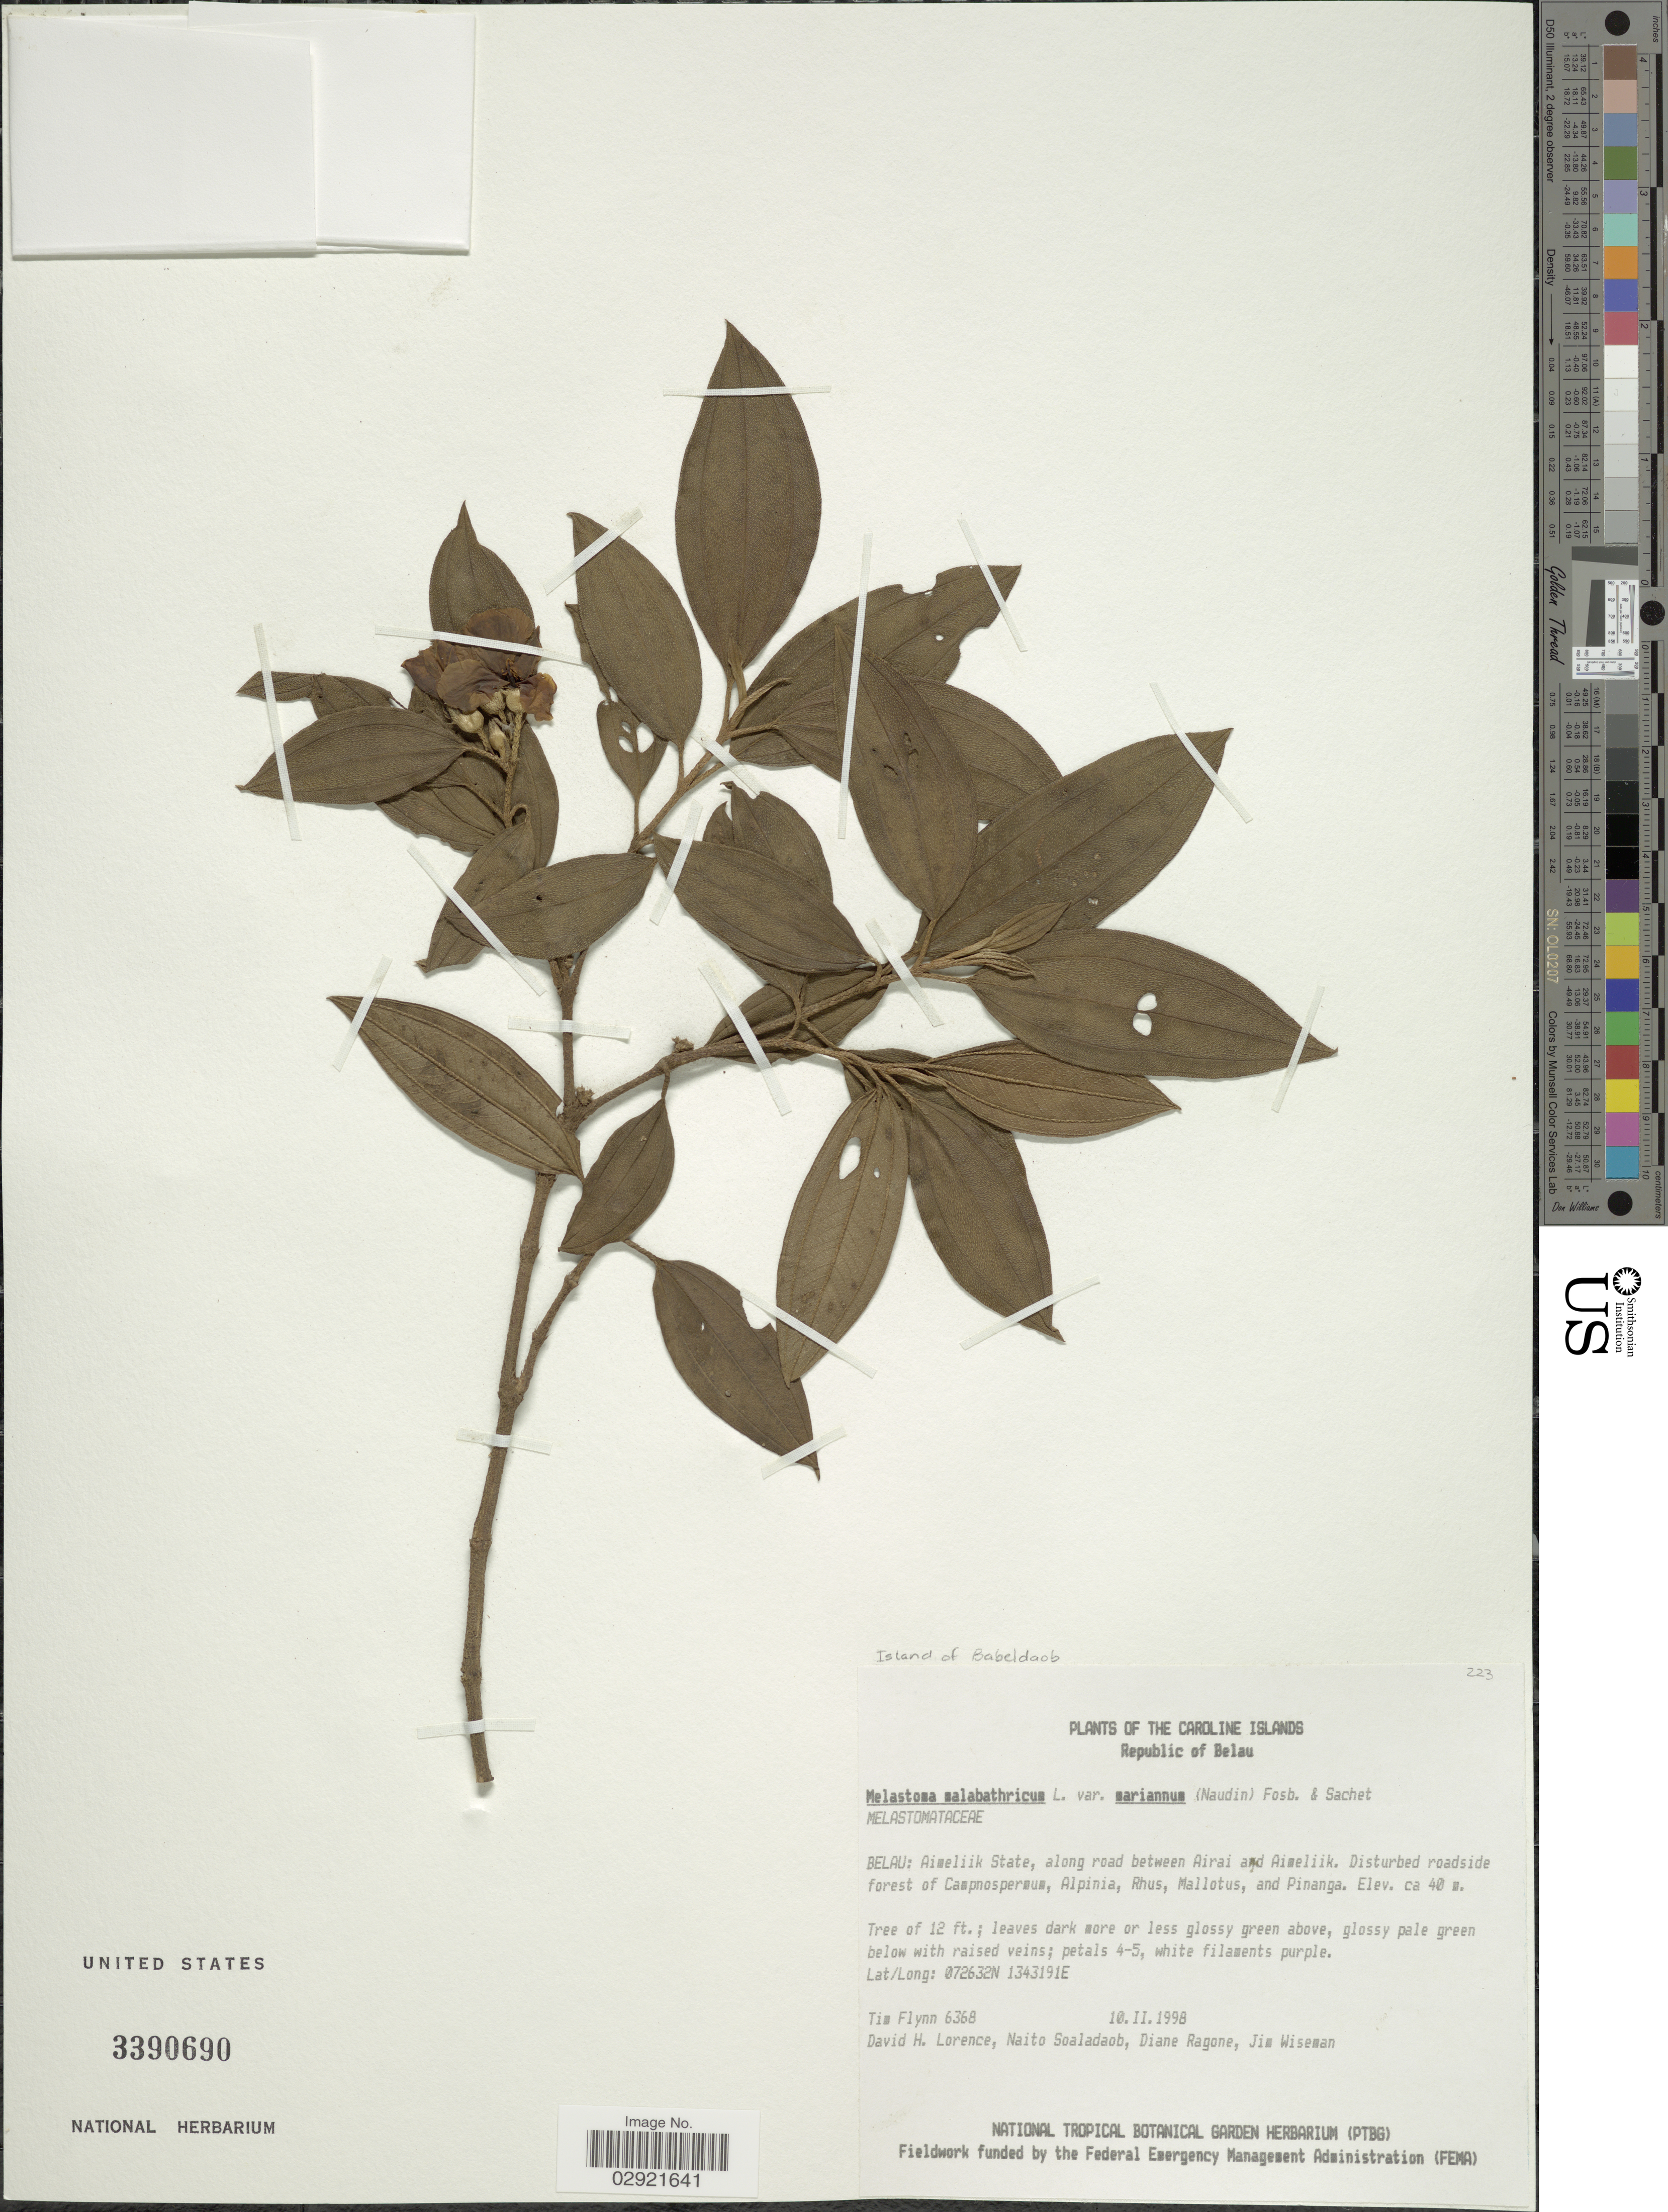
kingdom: Plantae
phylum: Tracheophyta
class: Magnoliopsida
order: Myrtales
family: Melastomataceae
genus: Melastoma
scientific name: Melastoma malabathricum var. marianum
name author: (Naudin) Fosberg & Sachet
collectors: T. Flynn, D. Lorence, N. Soaladaob, D. Ragone & J. Wiseman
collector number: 6368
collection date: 1998-02-10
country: Palau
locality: Caroline Islands. Republic of Belau. Belau: Aimeliik State, along road between Airai and Aimeliik.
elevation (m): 40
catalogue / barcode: US 3390690